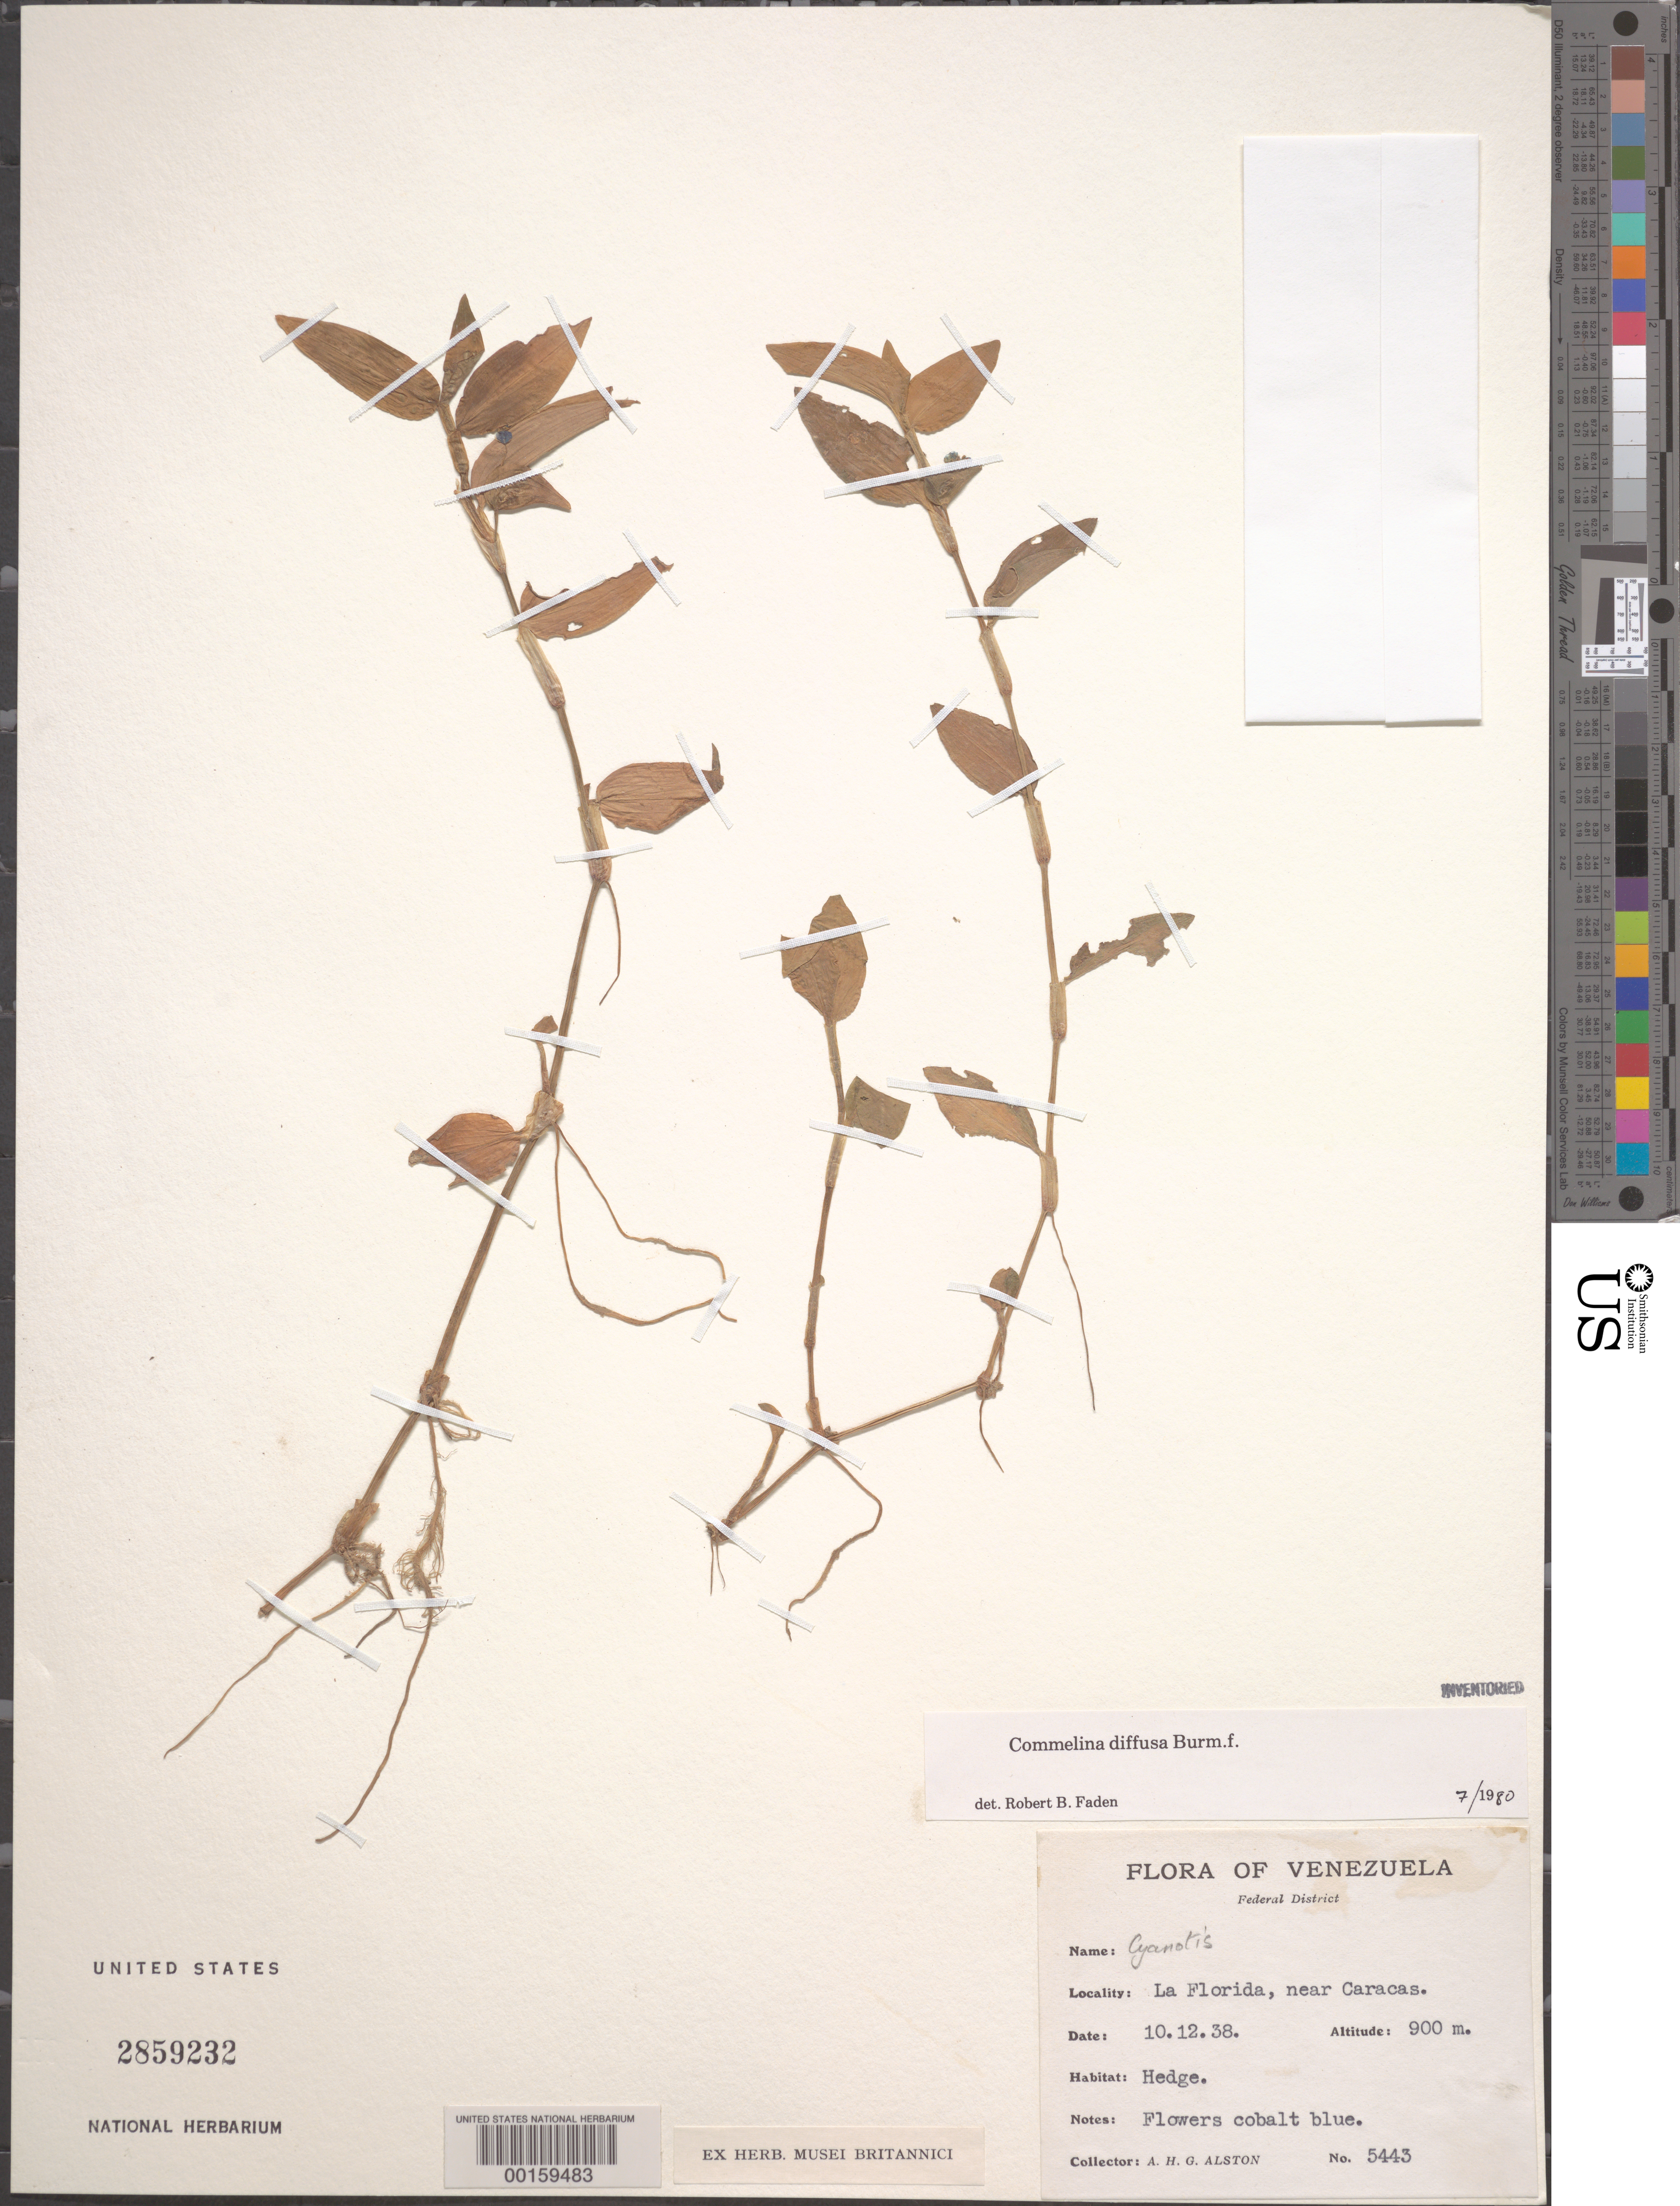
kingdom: Plantae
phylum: Tracheophyta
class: Liliopsida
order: Commelinales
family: Commelinaceae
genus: Commelina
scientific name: Commelina diffusa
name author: Burm. f.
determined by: Faden, Robert B., (US), Smithsonian Institution - National Museum of Natural History (UNITED STATES)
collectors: A. H. Alston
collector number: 5443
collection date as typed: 10 Dec 1938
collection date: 1938-12-10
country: Venezuela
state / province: Distrito Federal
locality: La florida; near caracas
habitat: Hedge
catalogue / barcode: US 2859232